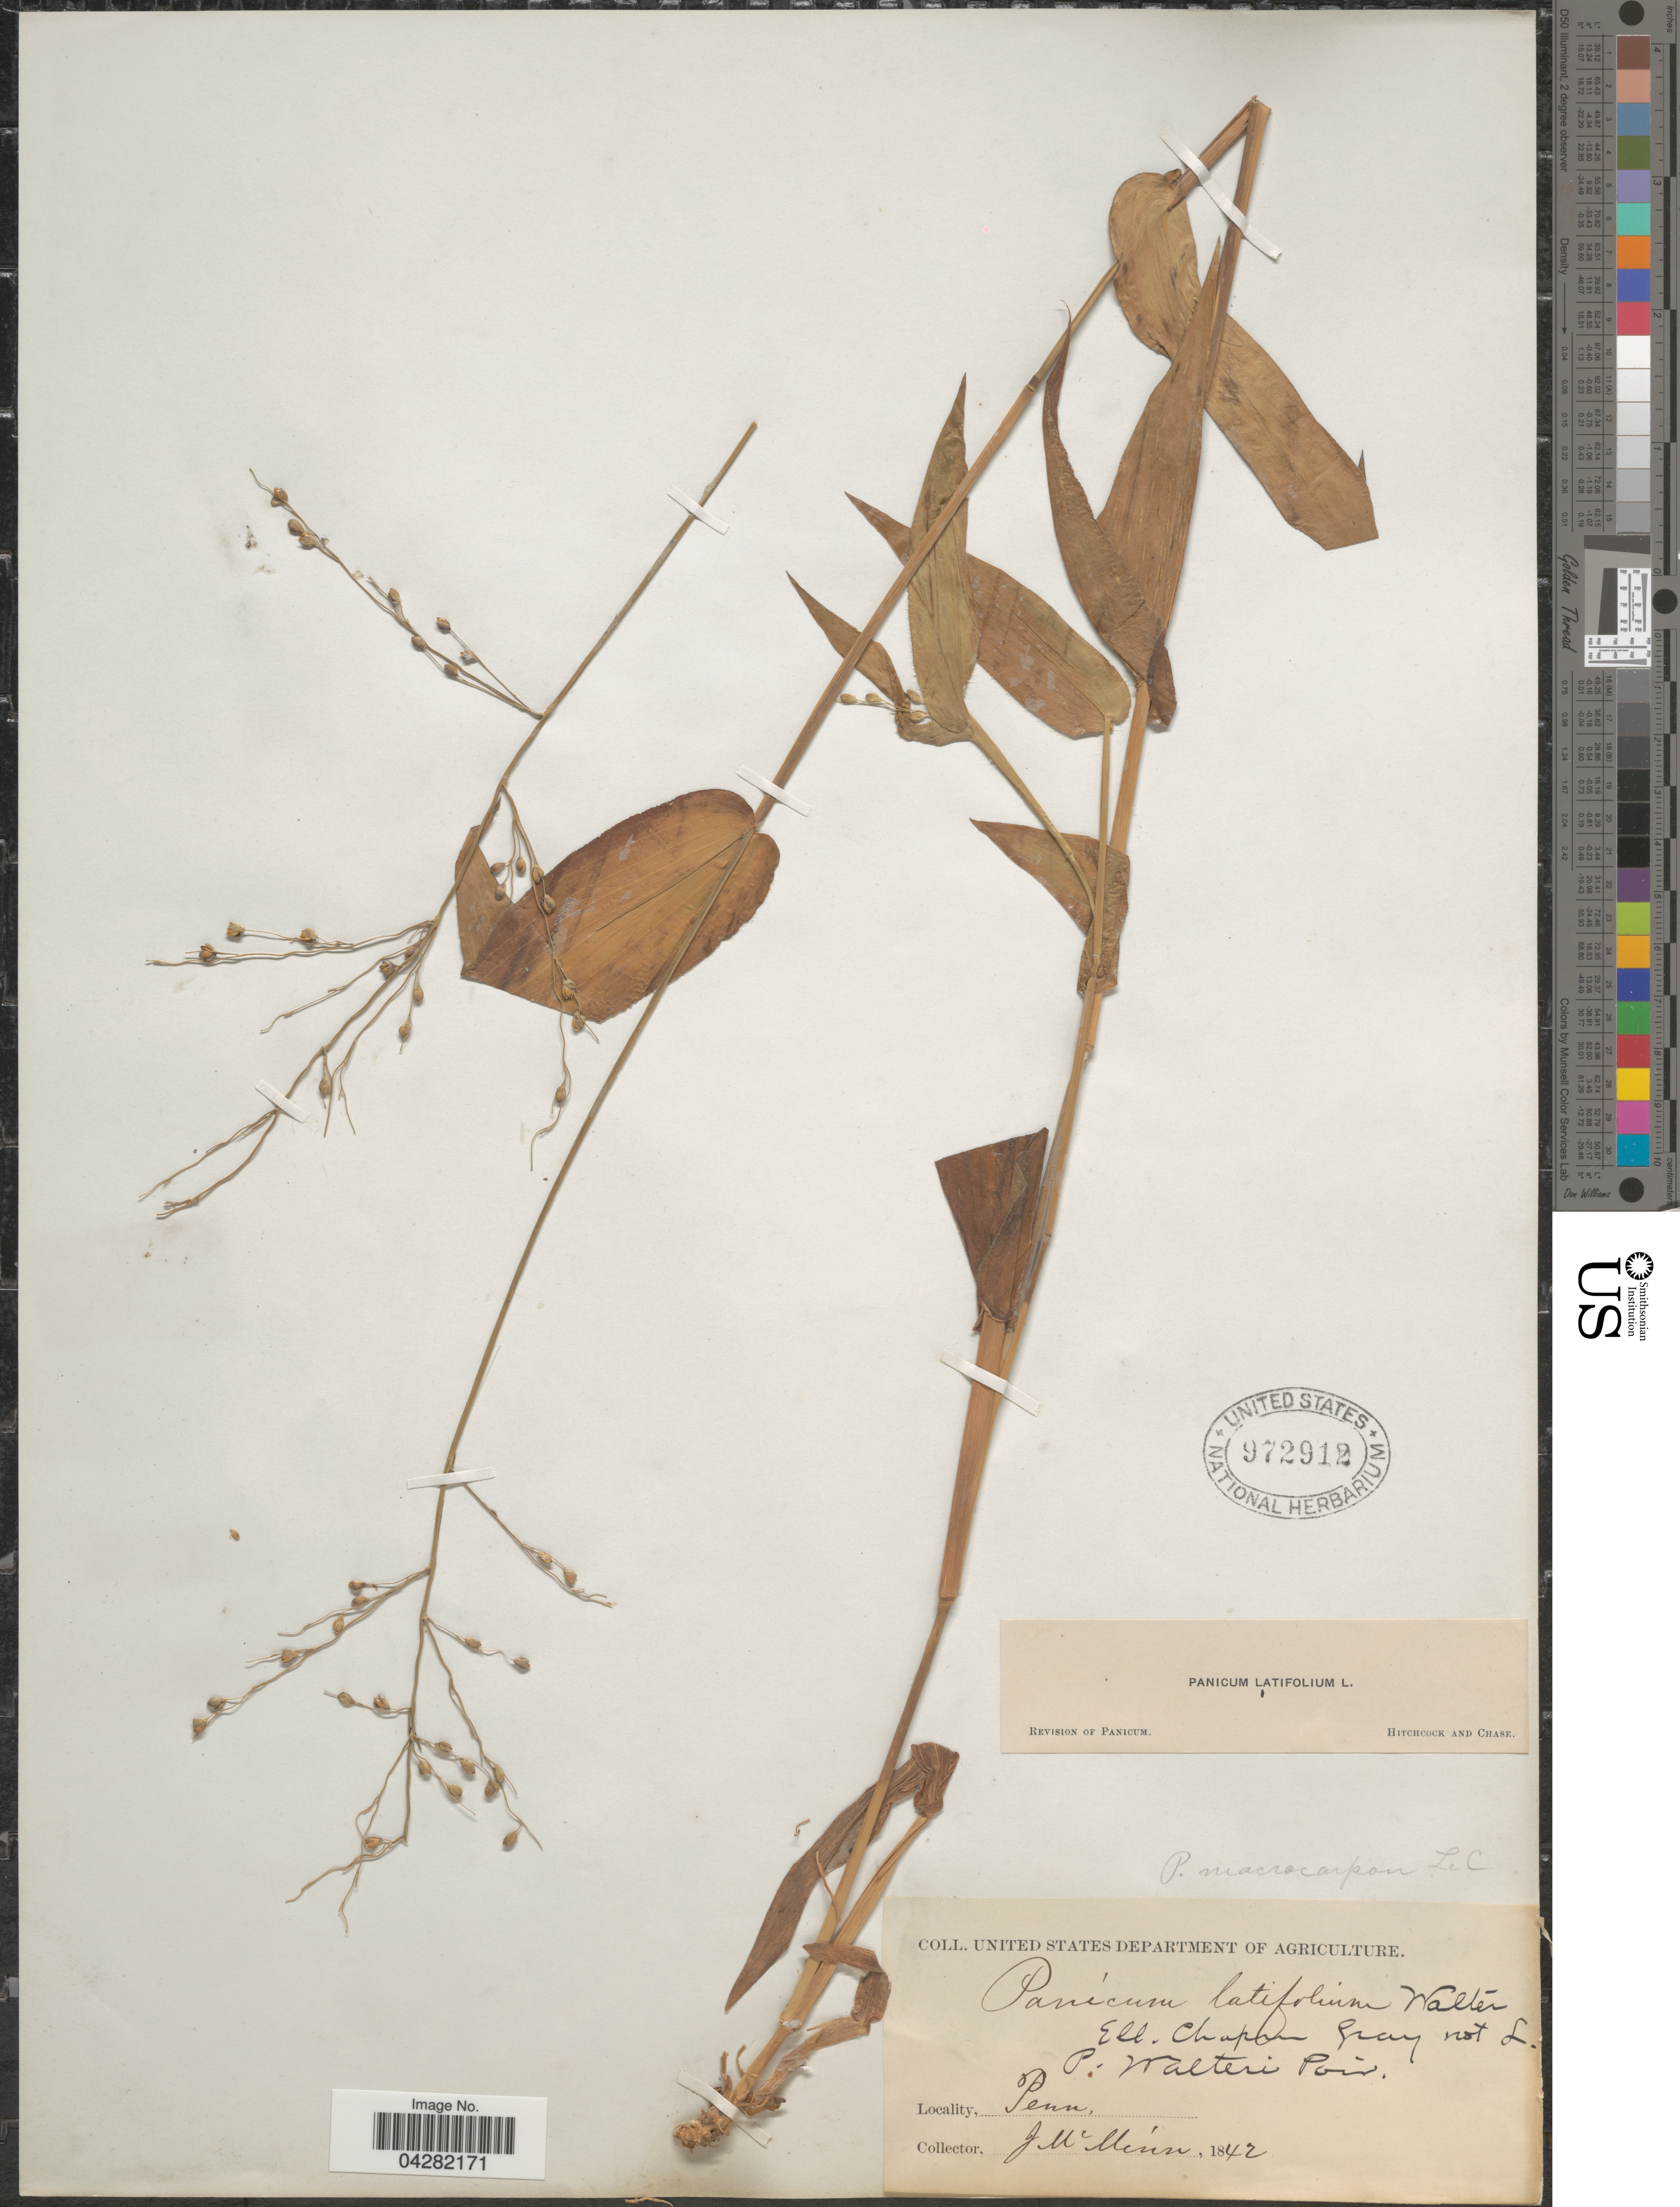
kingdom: Plantae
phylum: Tracheophyta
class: Liliopsida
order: Poales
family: Poaceae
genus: Dichanthelium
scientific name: Dichanthelium latifolium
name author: (L.) Harvill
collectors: J. McMinn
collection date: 1842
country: United States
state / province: Pennsylvania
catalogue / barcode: US 972912